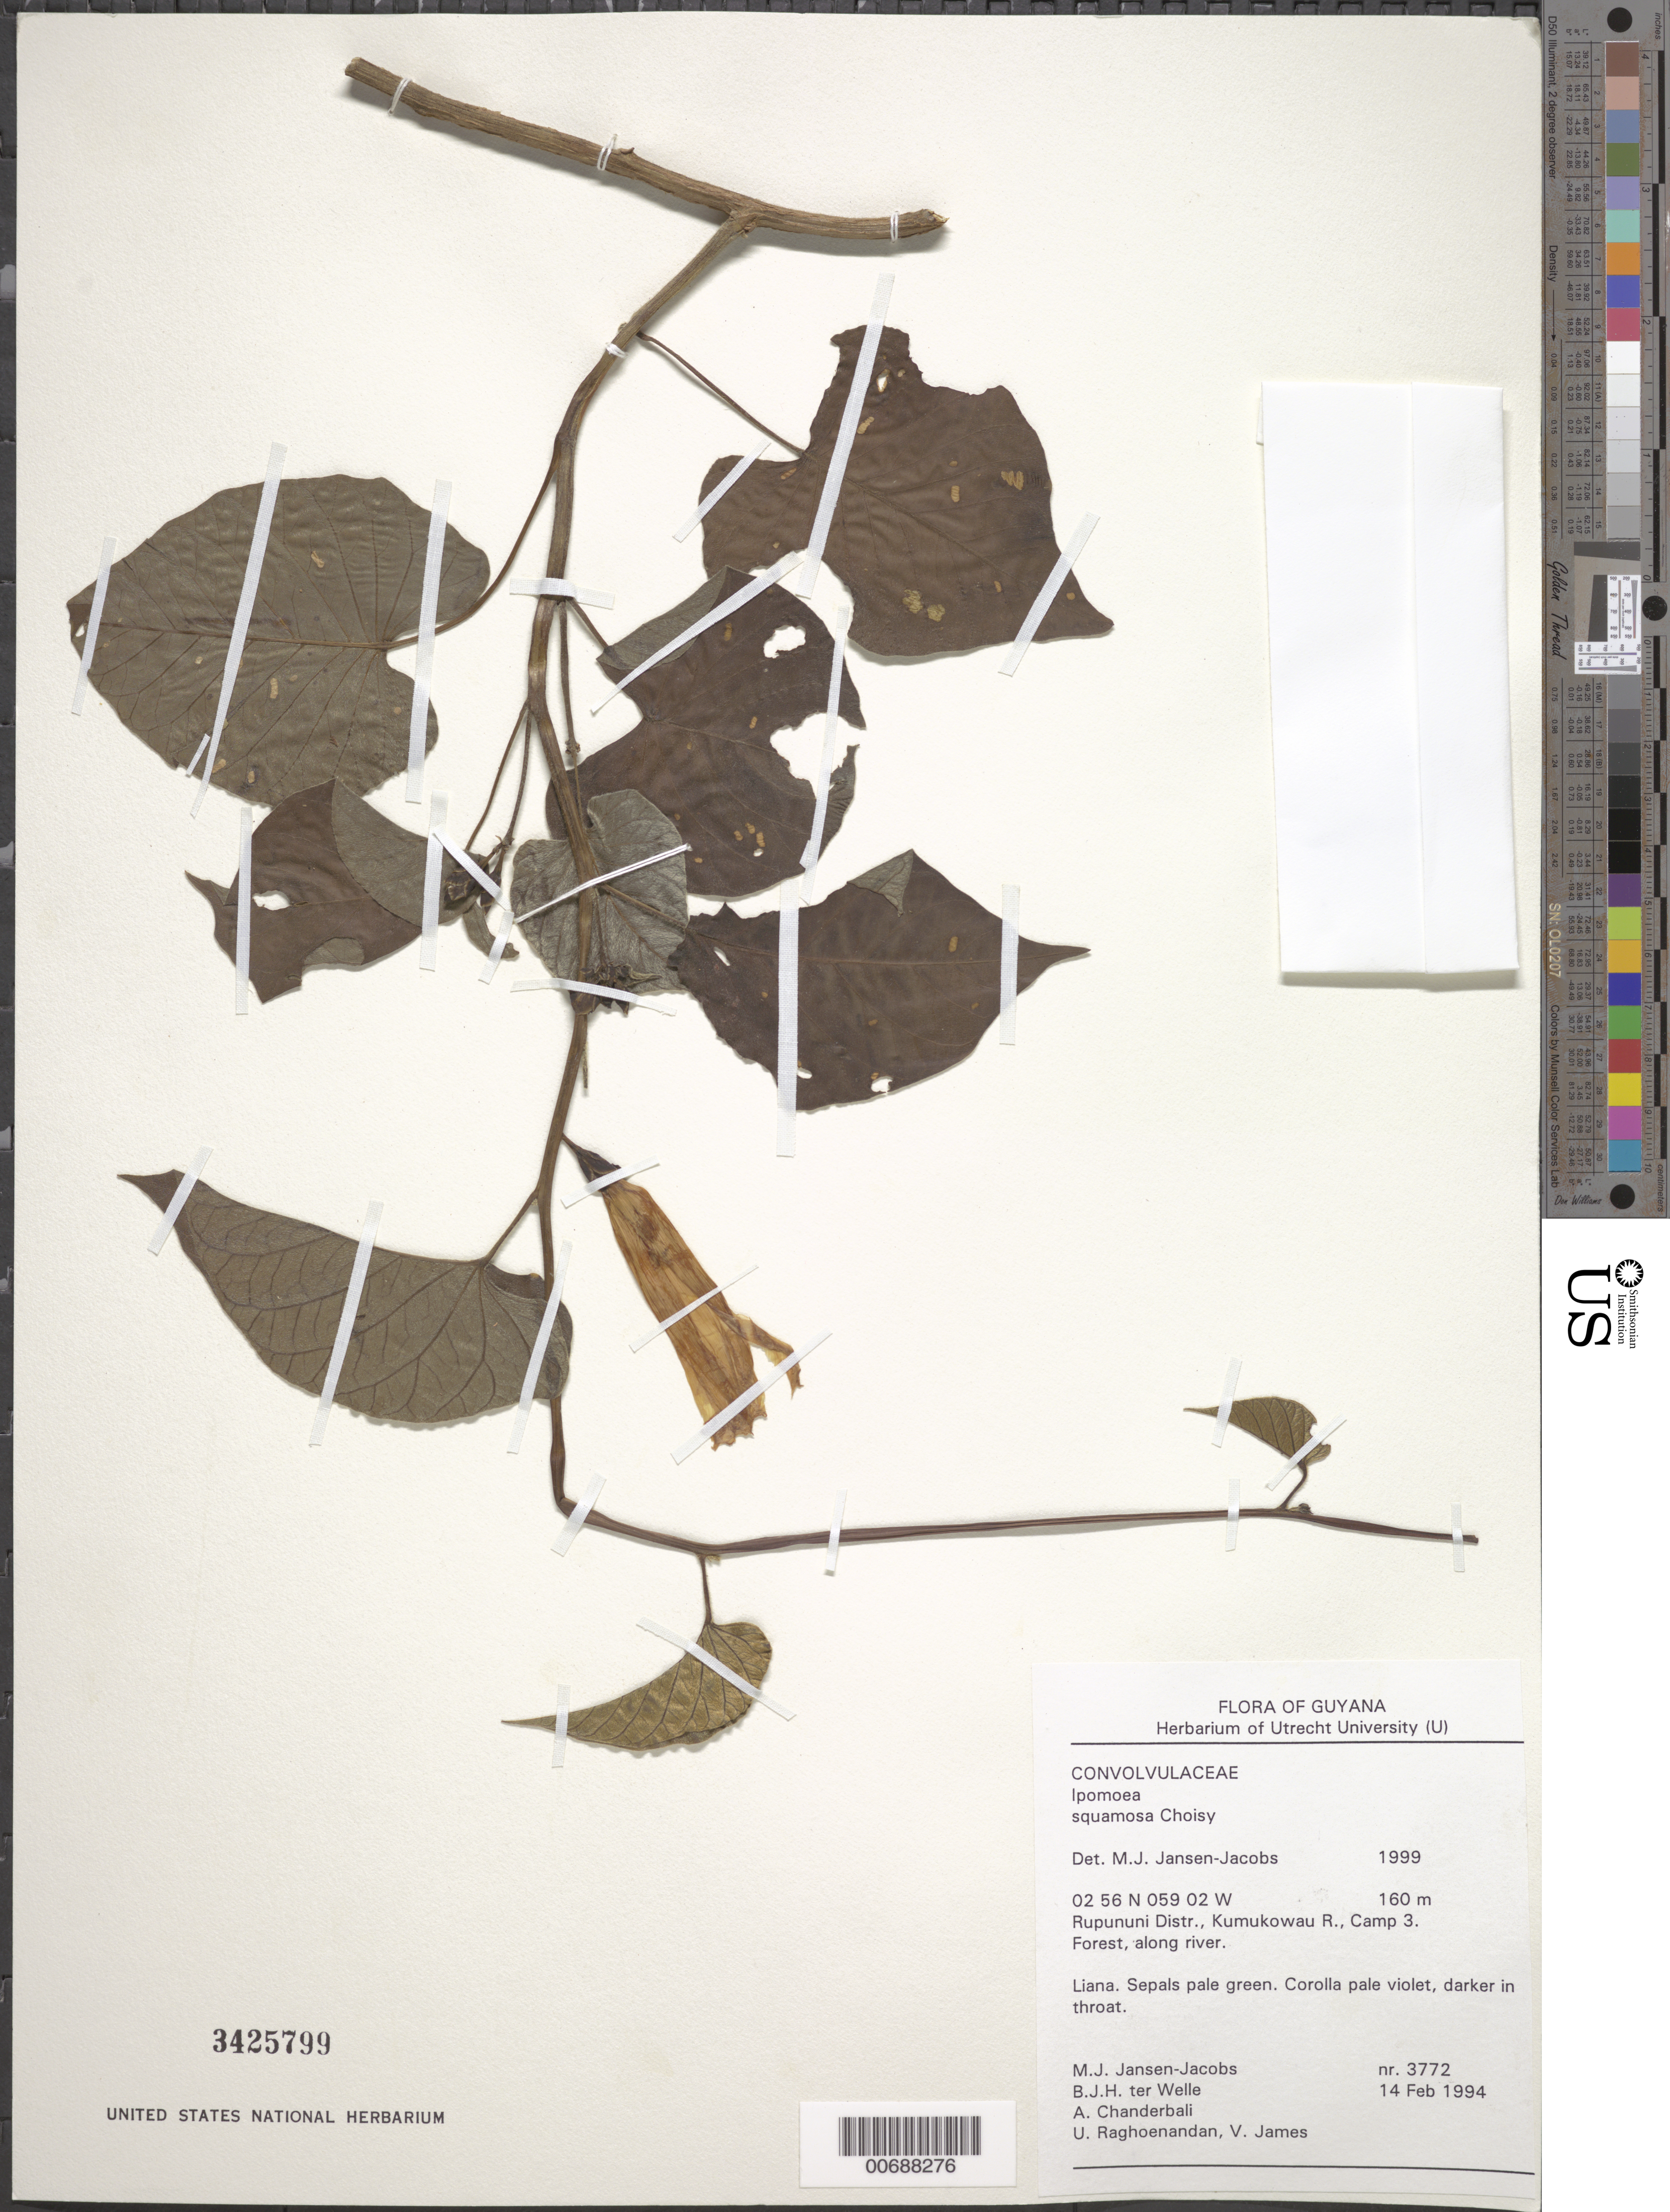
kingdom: Plantae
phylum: Tracheophyta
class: Magnoliopsida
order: Solanales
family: Convolvulaceae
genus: Ipomoea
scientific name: Ipomoea squamosa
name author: Choisy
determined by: Jansen-Jacobs, M. J., (U), Nationaal Herbarium Nederland, Utrecht University branch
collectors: M. J. Jansen-Jacobs, B. Welle, A. S. Chanderbali, U. Raghoenandan & V. James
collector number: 3772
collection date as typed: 14-Feb-94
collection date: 1994-02-14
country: Guyana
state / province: U. Takutu-U. Essequibo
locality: Kumukowau R., Camp 3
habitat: Forest along river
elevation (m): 160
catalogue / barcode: US 3425799